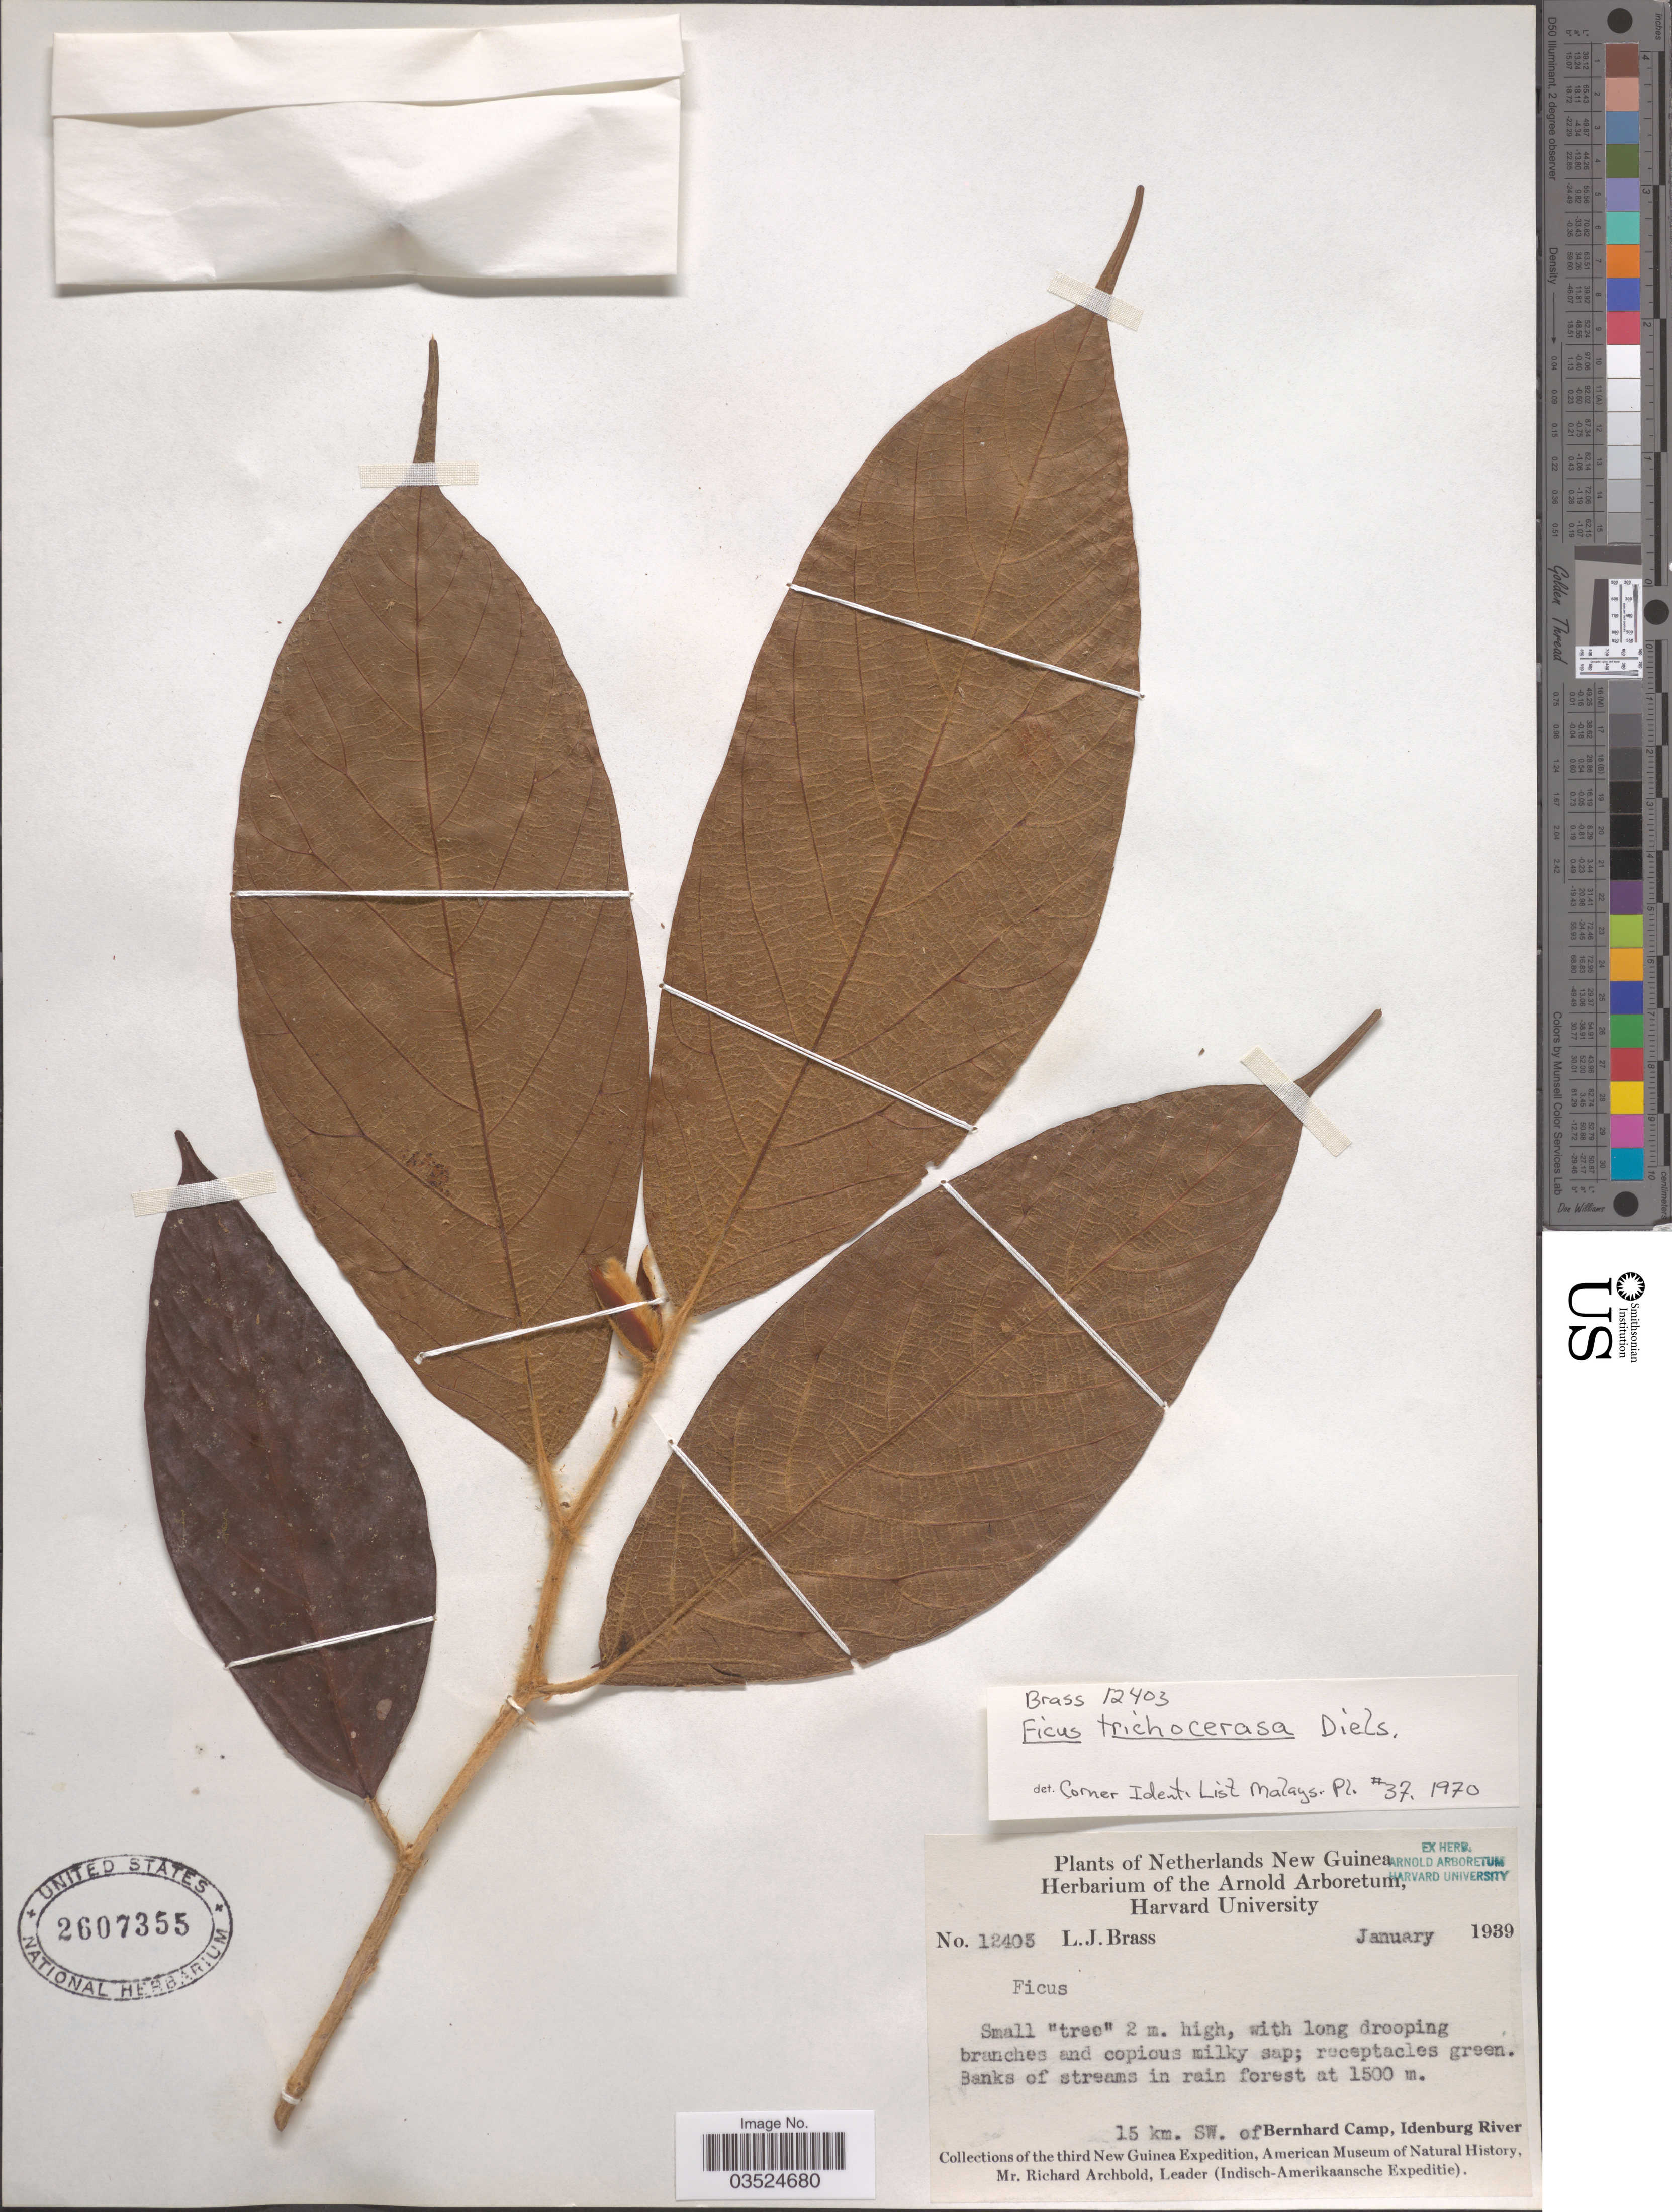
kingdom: Plantae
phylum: Tracheophyta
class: Magnoliopsida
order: Rosales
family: Moraceae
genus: Ficus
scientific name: Ficus trichocerasa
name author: Diels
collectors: L. J. Brass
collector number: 12403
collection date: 1939-01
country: Indonesia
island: New Guinea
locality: Netherlands New Guinea. 15 km. SW. of Bernhard Camp, Idenburg River.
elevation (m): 1500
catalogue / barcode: US 2607355